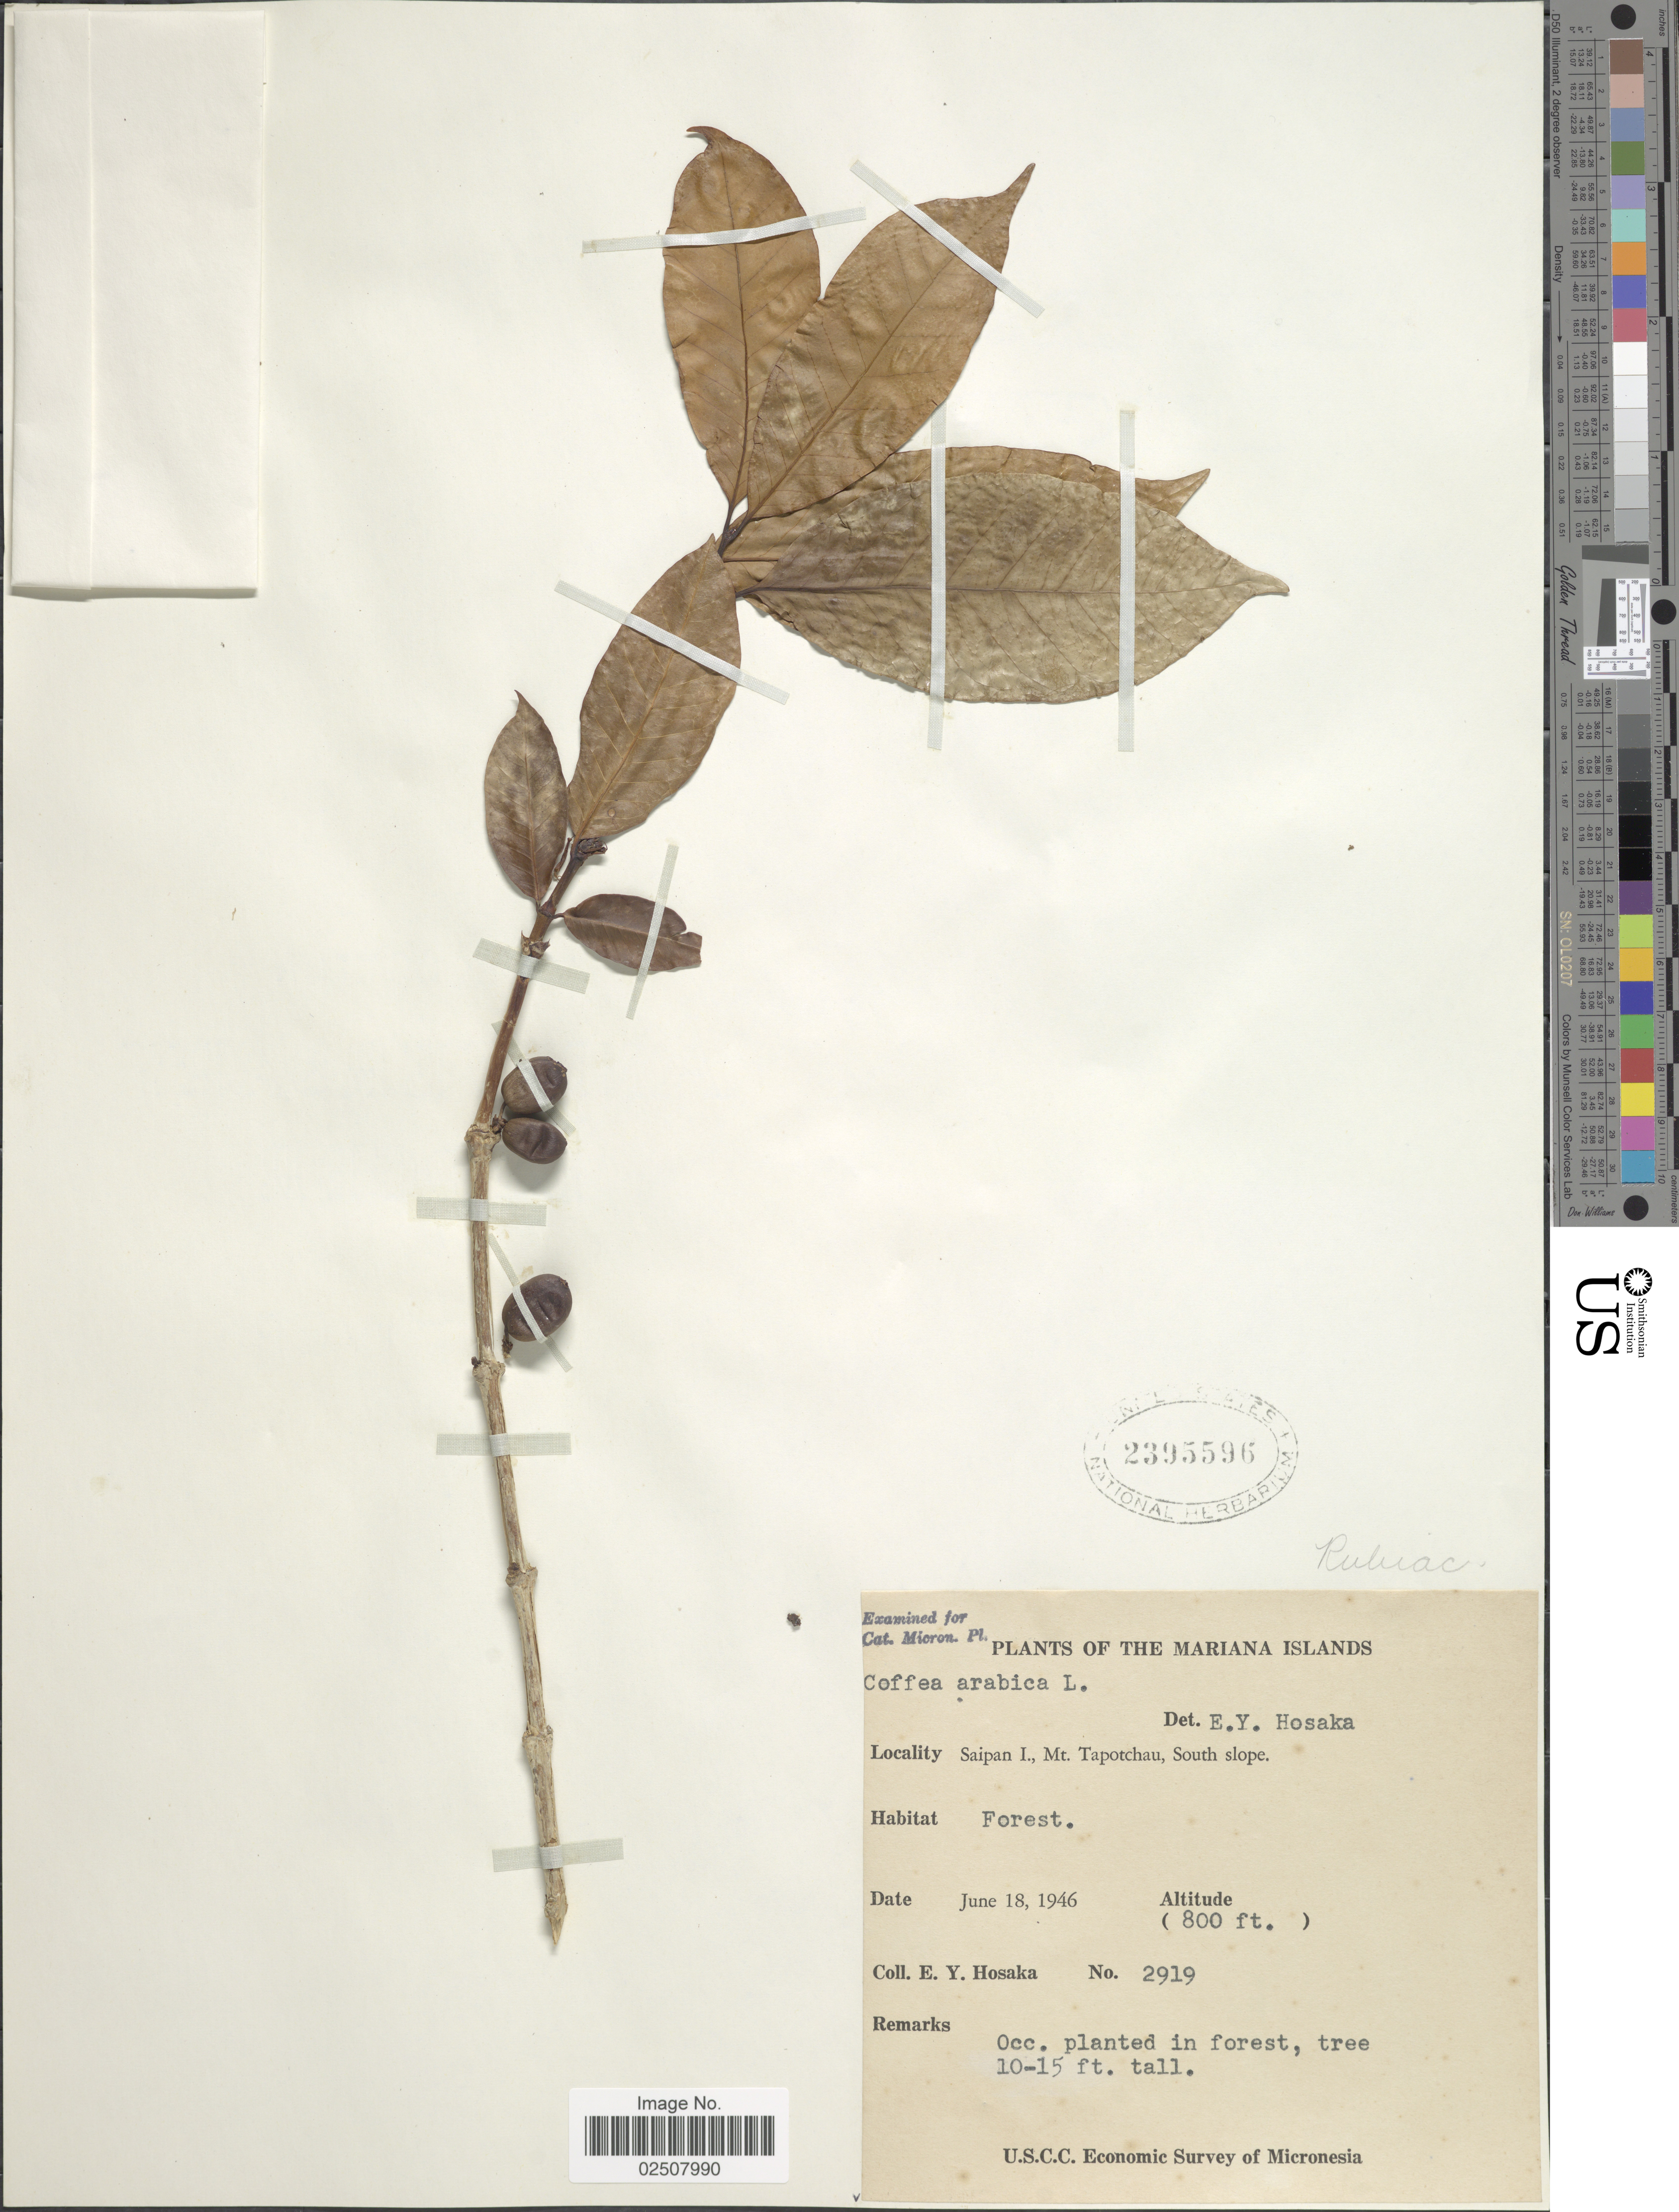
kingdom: Plantae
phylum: Tracheophyta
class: Magnoliopsida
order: Gentianales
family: Rubiaceae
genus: Coffea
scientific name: Coffea arabica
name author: L.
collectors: E. Y. Hosaka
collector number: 2919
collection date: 1946-06-18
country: Northern Mariana Islands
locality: The Mariana Islands, Saipan I., Mt Tapotchau, South slope, Forest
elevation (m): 244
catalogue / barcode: US 2395596